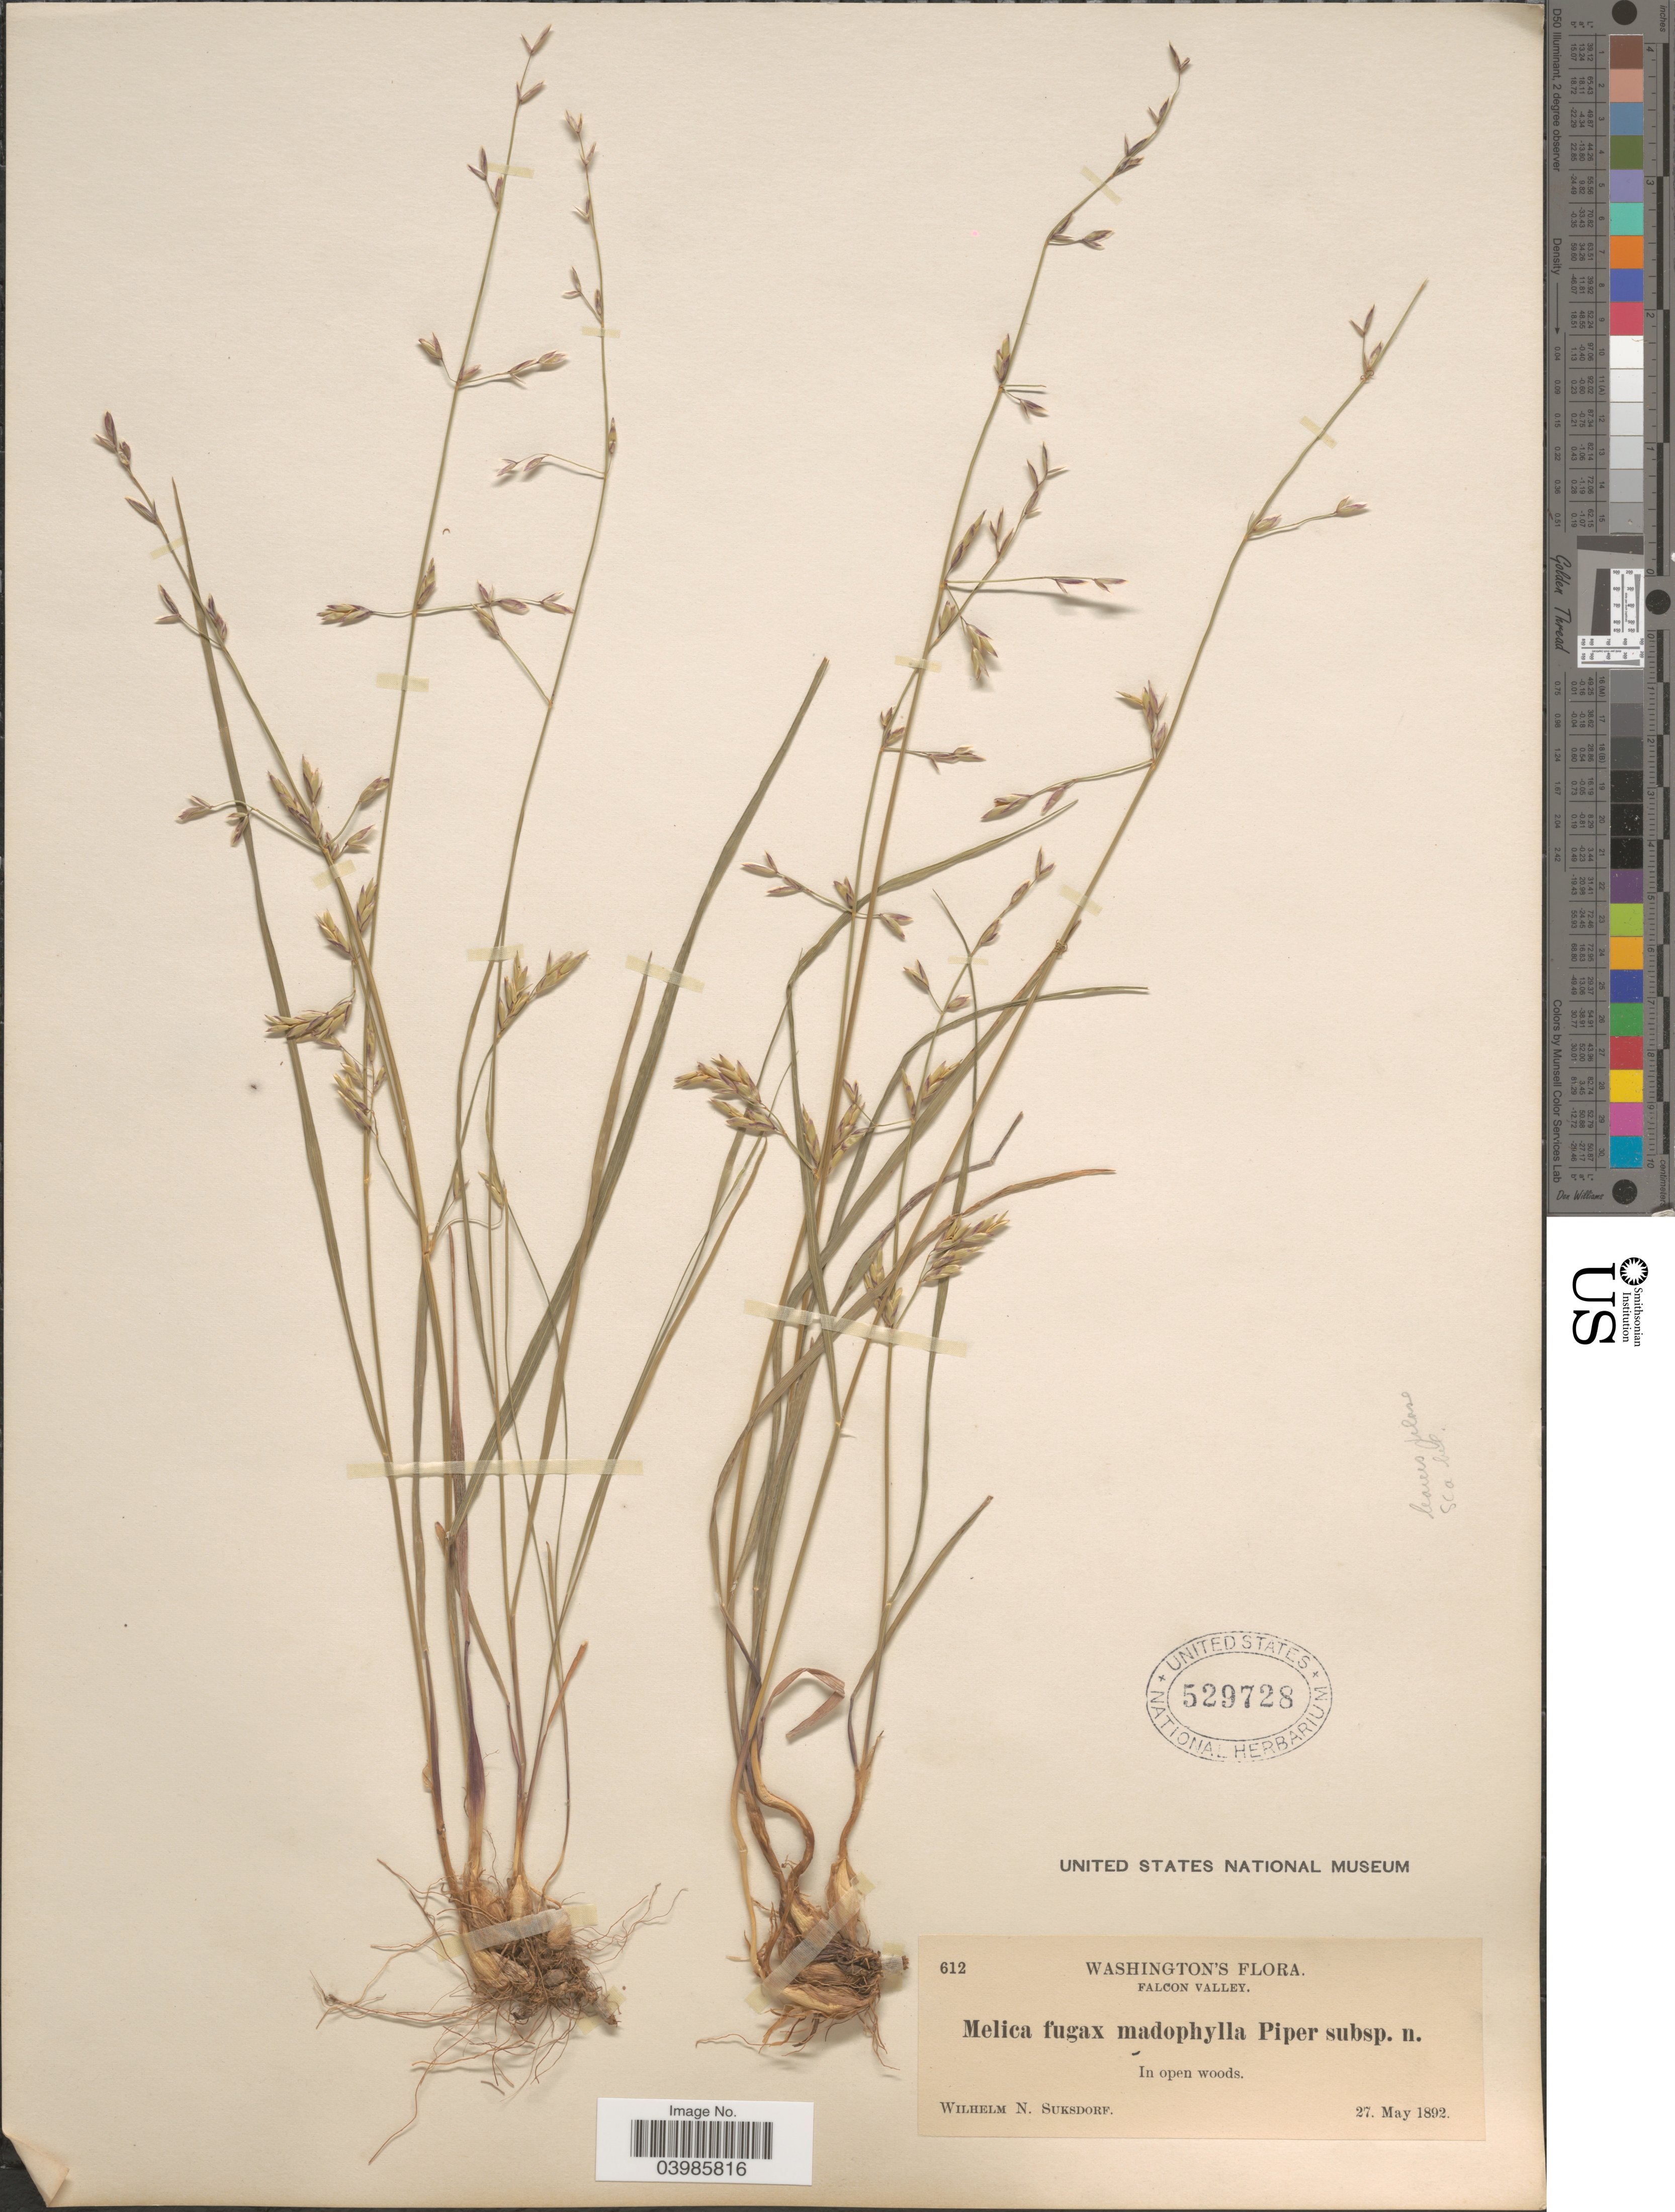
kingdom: Plantae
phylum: Tracheophyta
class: Liliopsida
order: Poales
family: Poaceae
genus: Melica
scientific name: Melica fugax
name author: Bol.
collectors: W. N. Suksdorf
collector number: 612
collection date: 1892-05-27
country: United States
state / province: Washington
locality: Falcon Valley. In open woods.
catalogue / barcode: US 529728